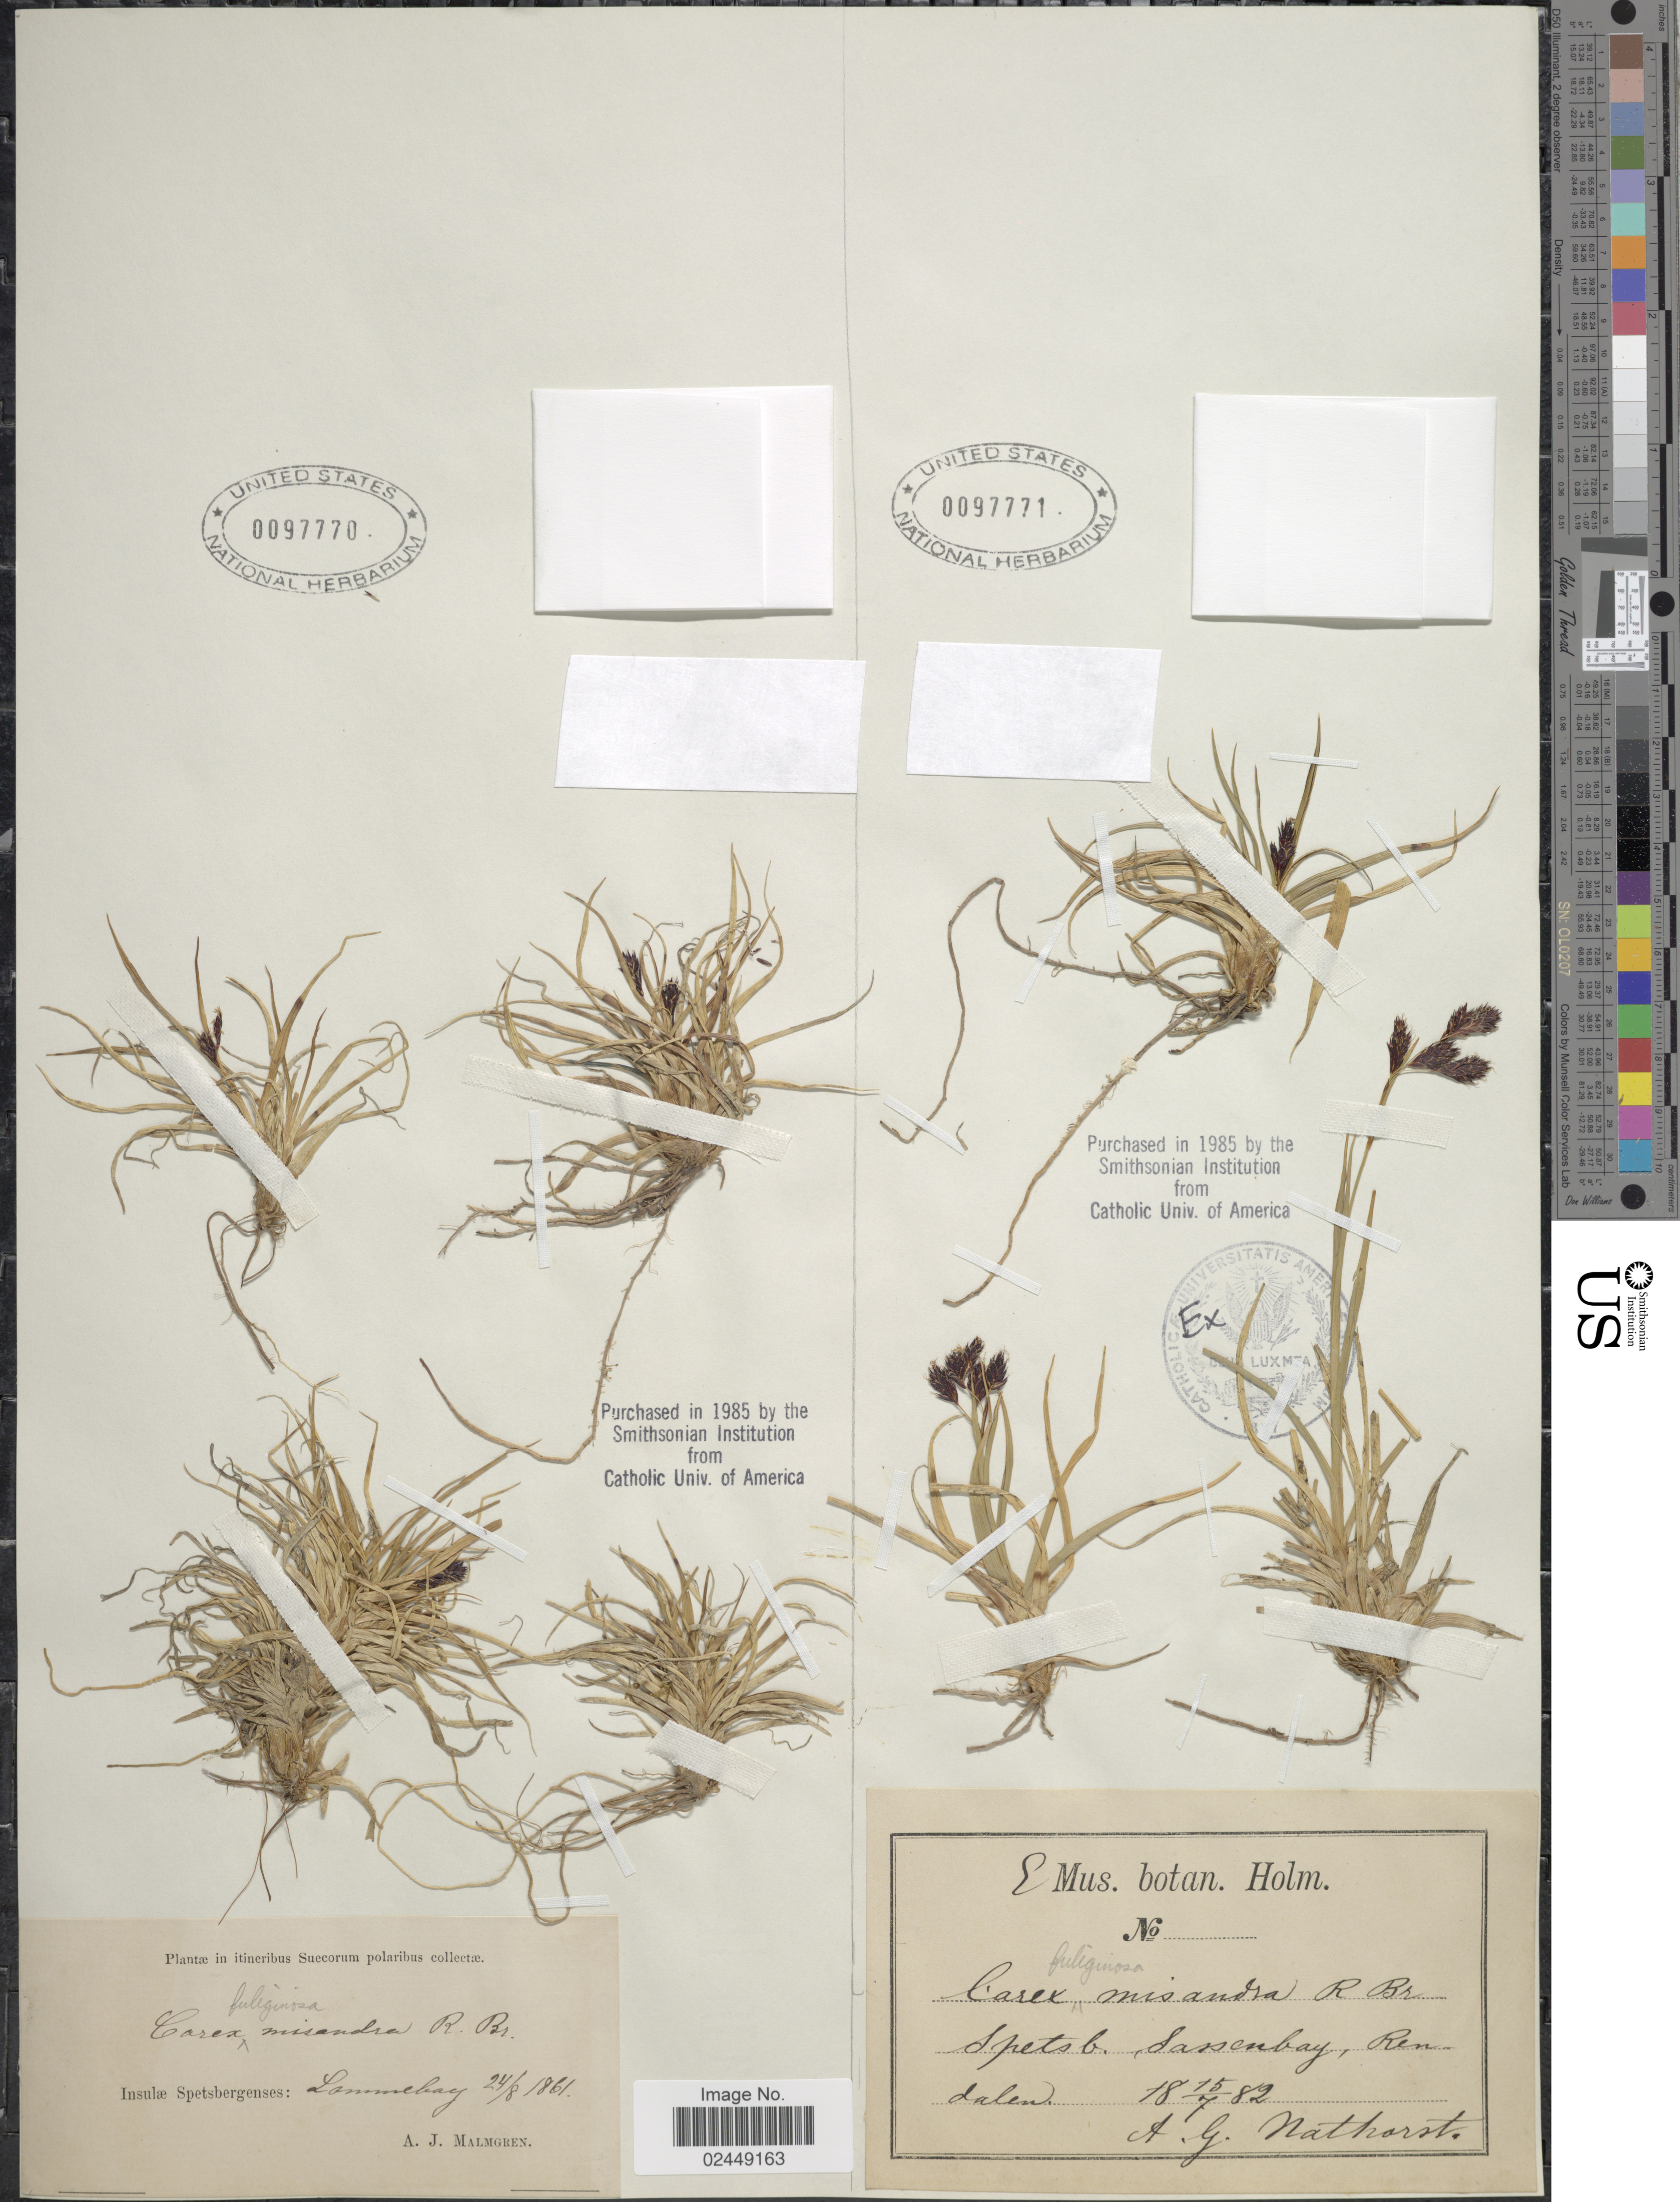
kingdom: Plantae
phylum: Tracheophyta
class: Liliopsida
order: Poales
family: Cyperaceae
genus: Carex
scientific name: Carex fuliginosa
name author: Schkuhr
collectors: A. Nathorst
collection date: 1882-07-15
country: Norway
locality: Soetsb. Lassenaby, Rendalen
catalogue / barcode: US 97771-2